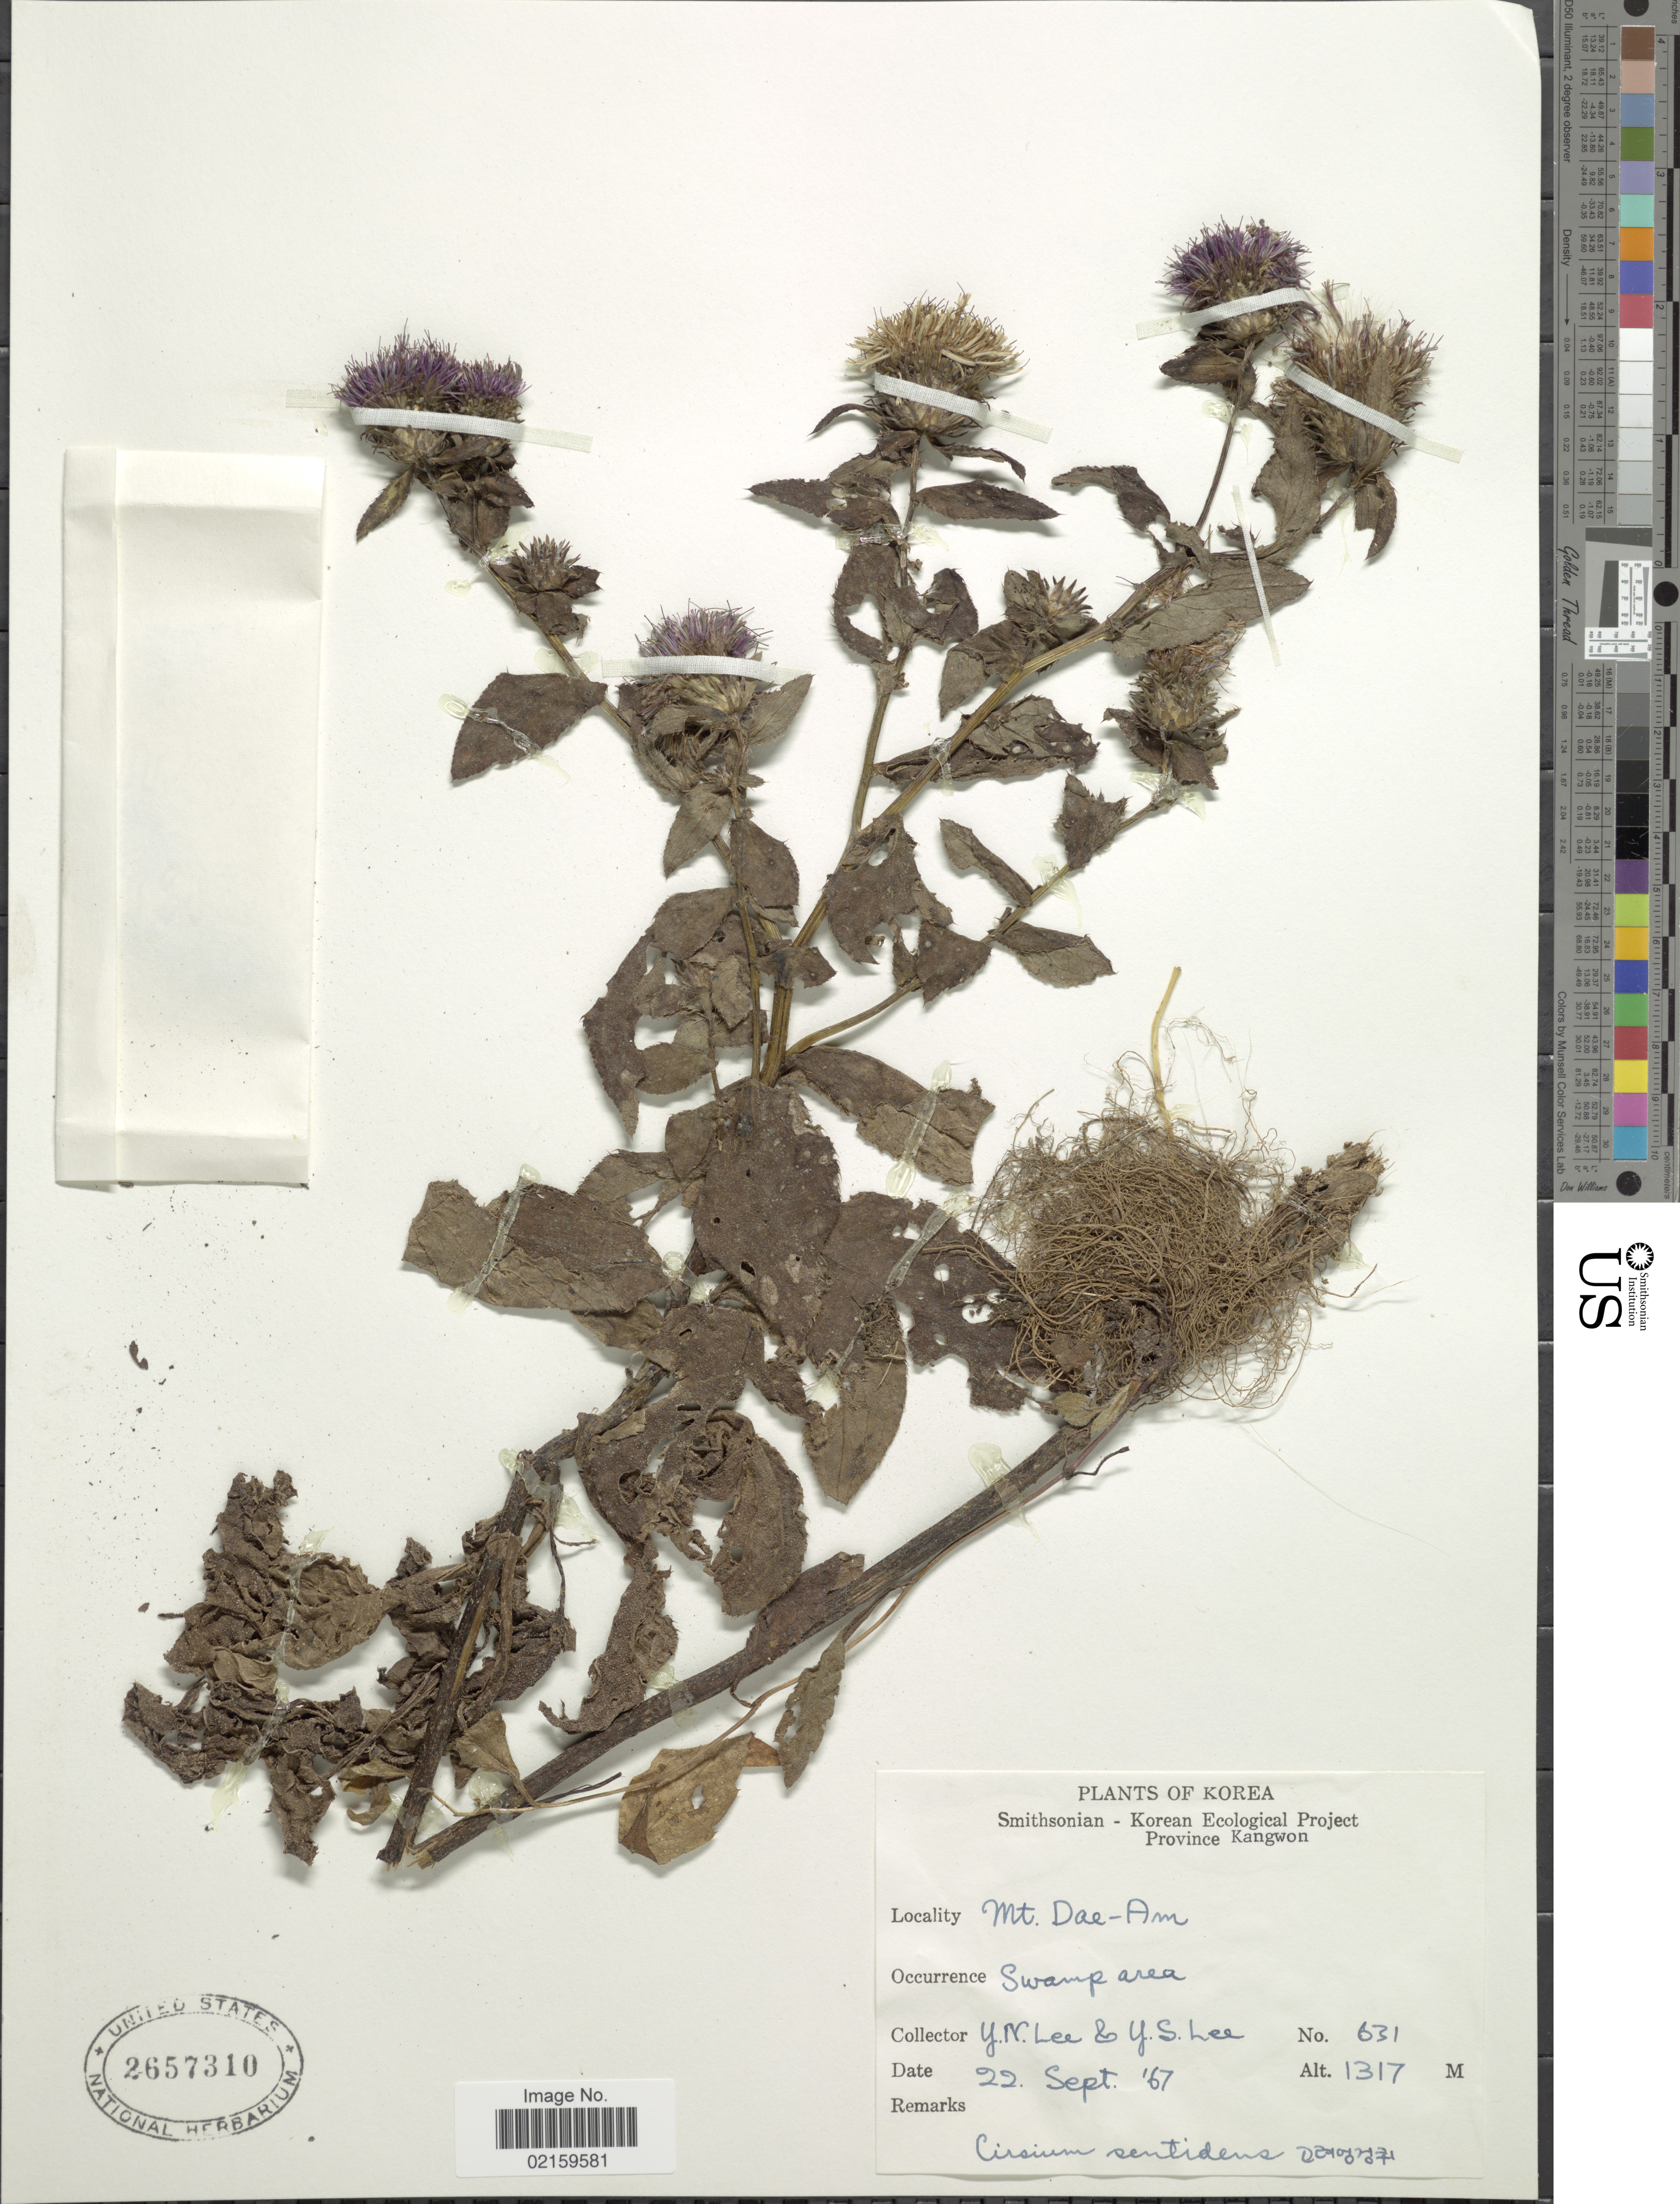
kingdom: Plantae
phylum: Tracheophyta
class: Magnoliopsida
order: Asterales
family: Asteraceae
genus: Cirsium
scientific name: Cirsium sentidens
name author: Nakai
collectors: Y. N. Lee & Y. S. Lee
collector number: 631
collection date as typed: Transcribed d/m/y: 22/9/67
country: North Korea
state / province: Kangwon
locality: Province Kangwon. Mt. Dae-Am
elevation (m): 1317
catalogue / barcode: US 2657310